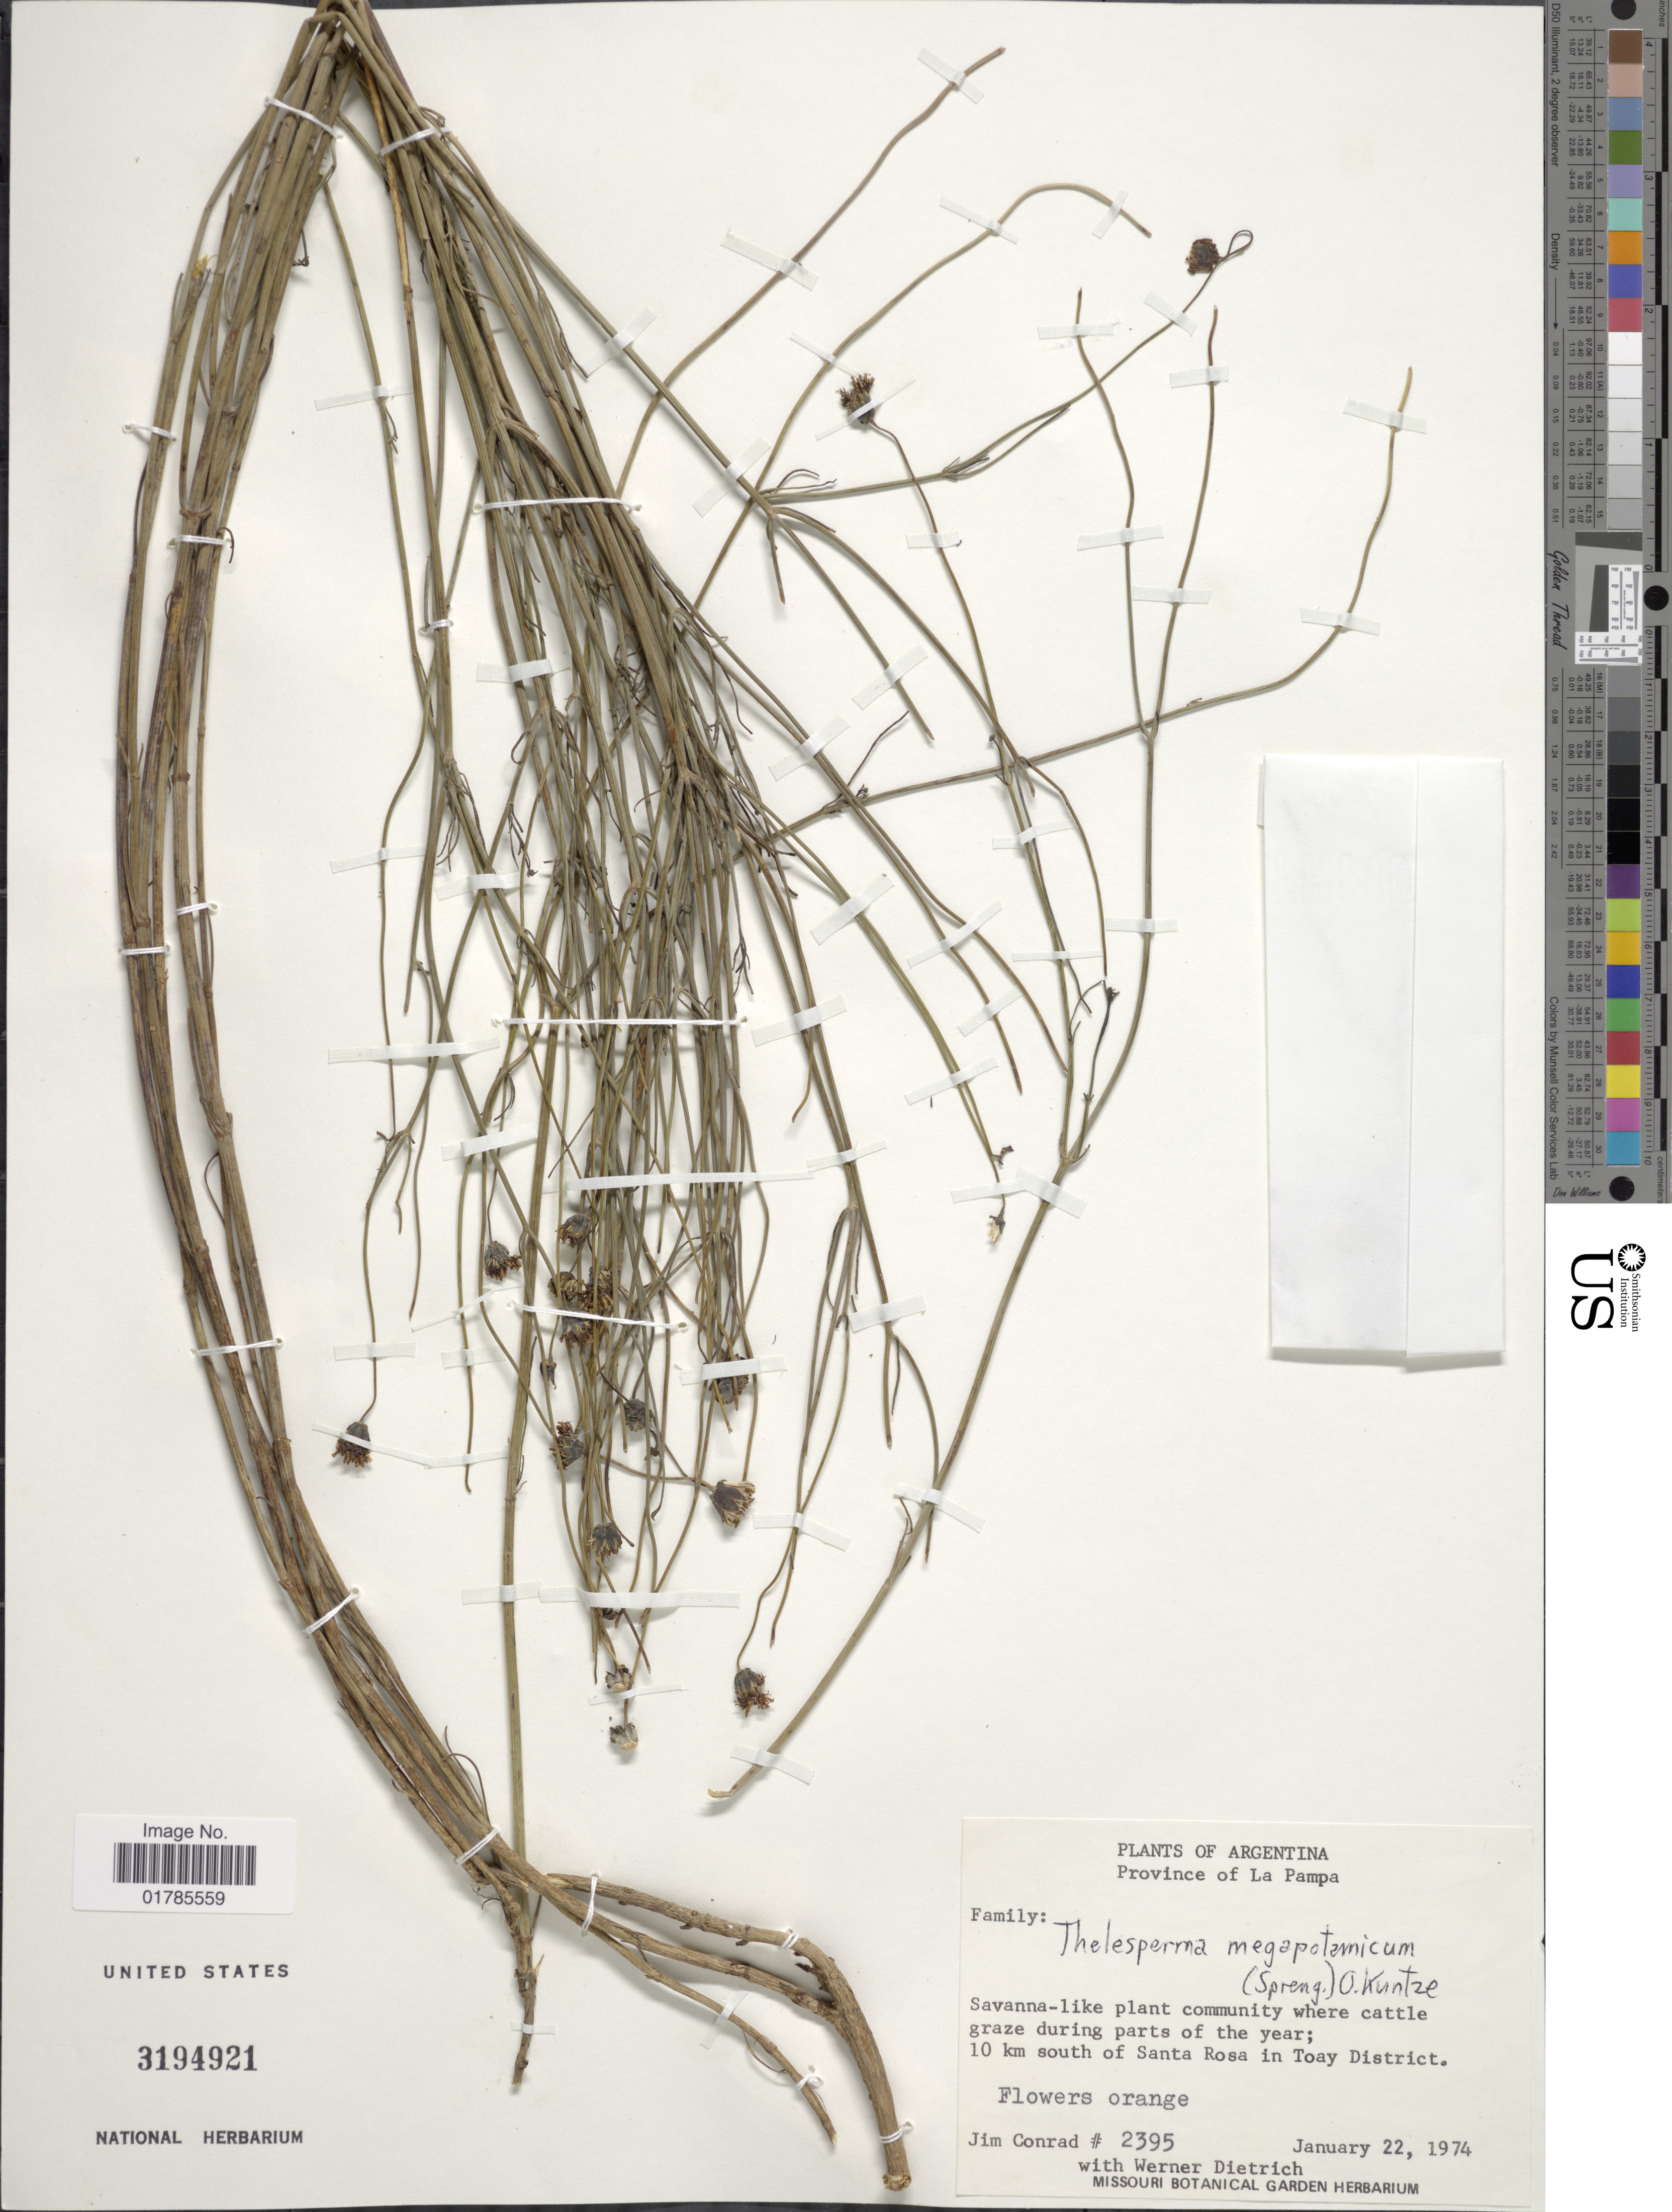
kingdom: Plantae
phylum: Tracheophyta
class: Magnoliopsida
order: Asterales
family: Asteraceae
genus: Thelesperma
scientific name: Thelesperma megapotamicum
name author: (Spreng.) Herter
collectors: J. Conrad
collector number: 2395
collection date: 1974-01-22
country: Argentina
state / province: La Pampa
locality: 10 km south of Santa Rosa in Toay District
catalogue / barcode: US 3194921